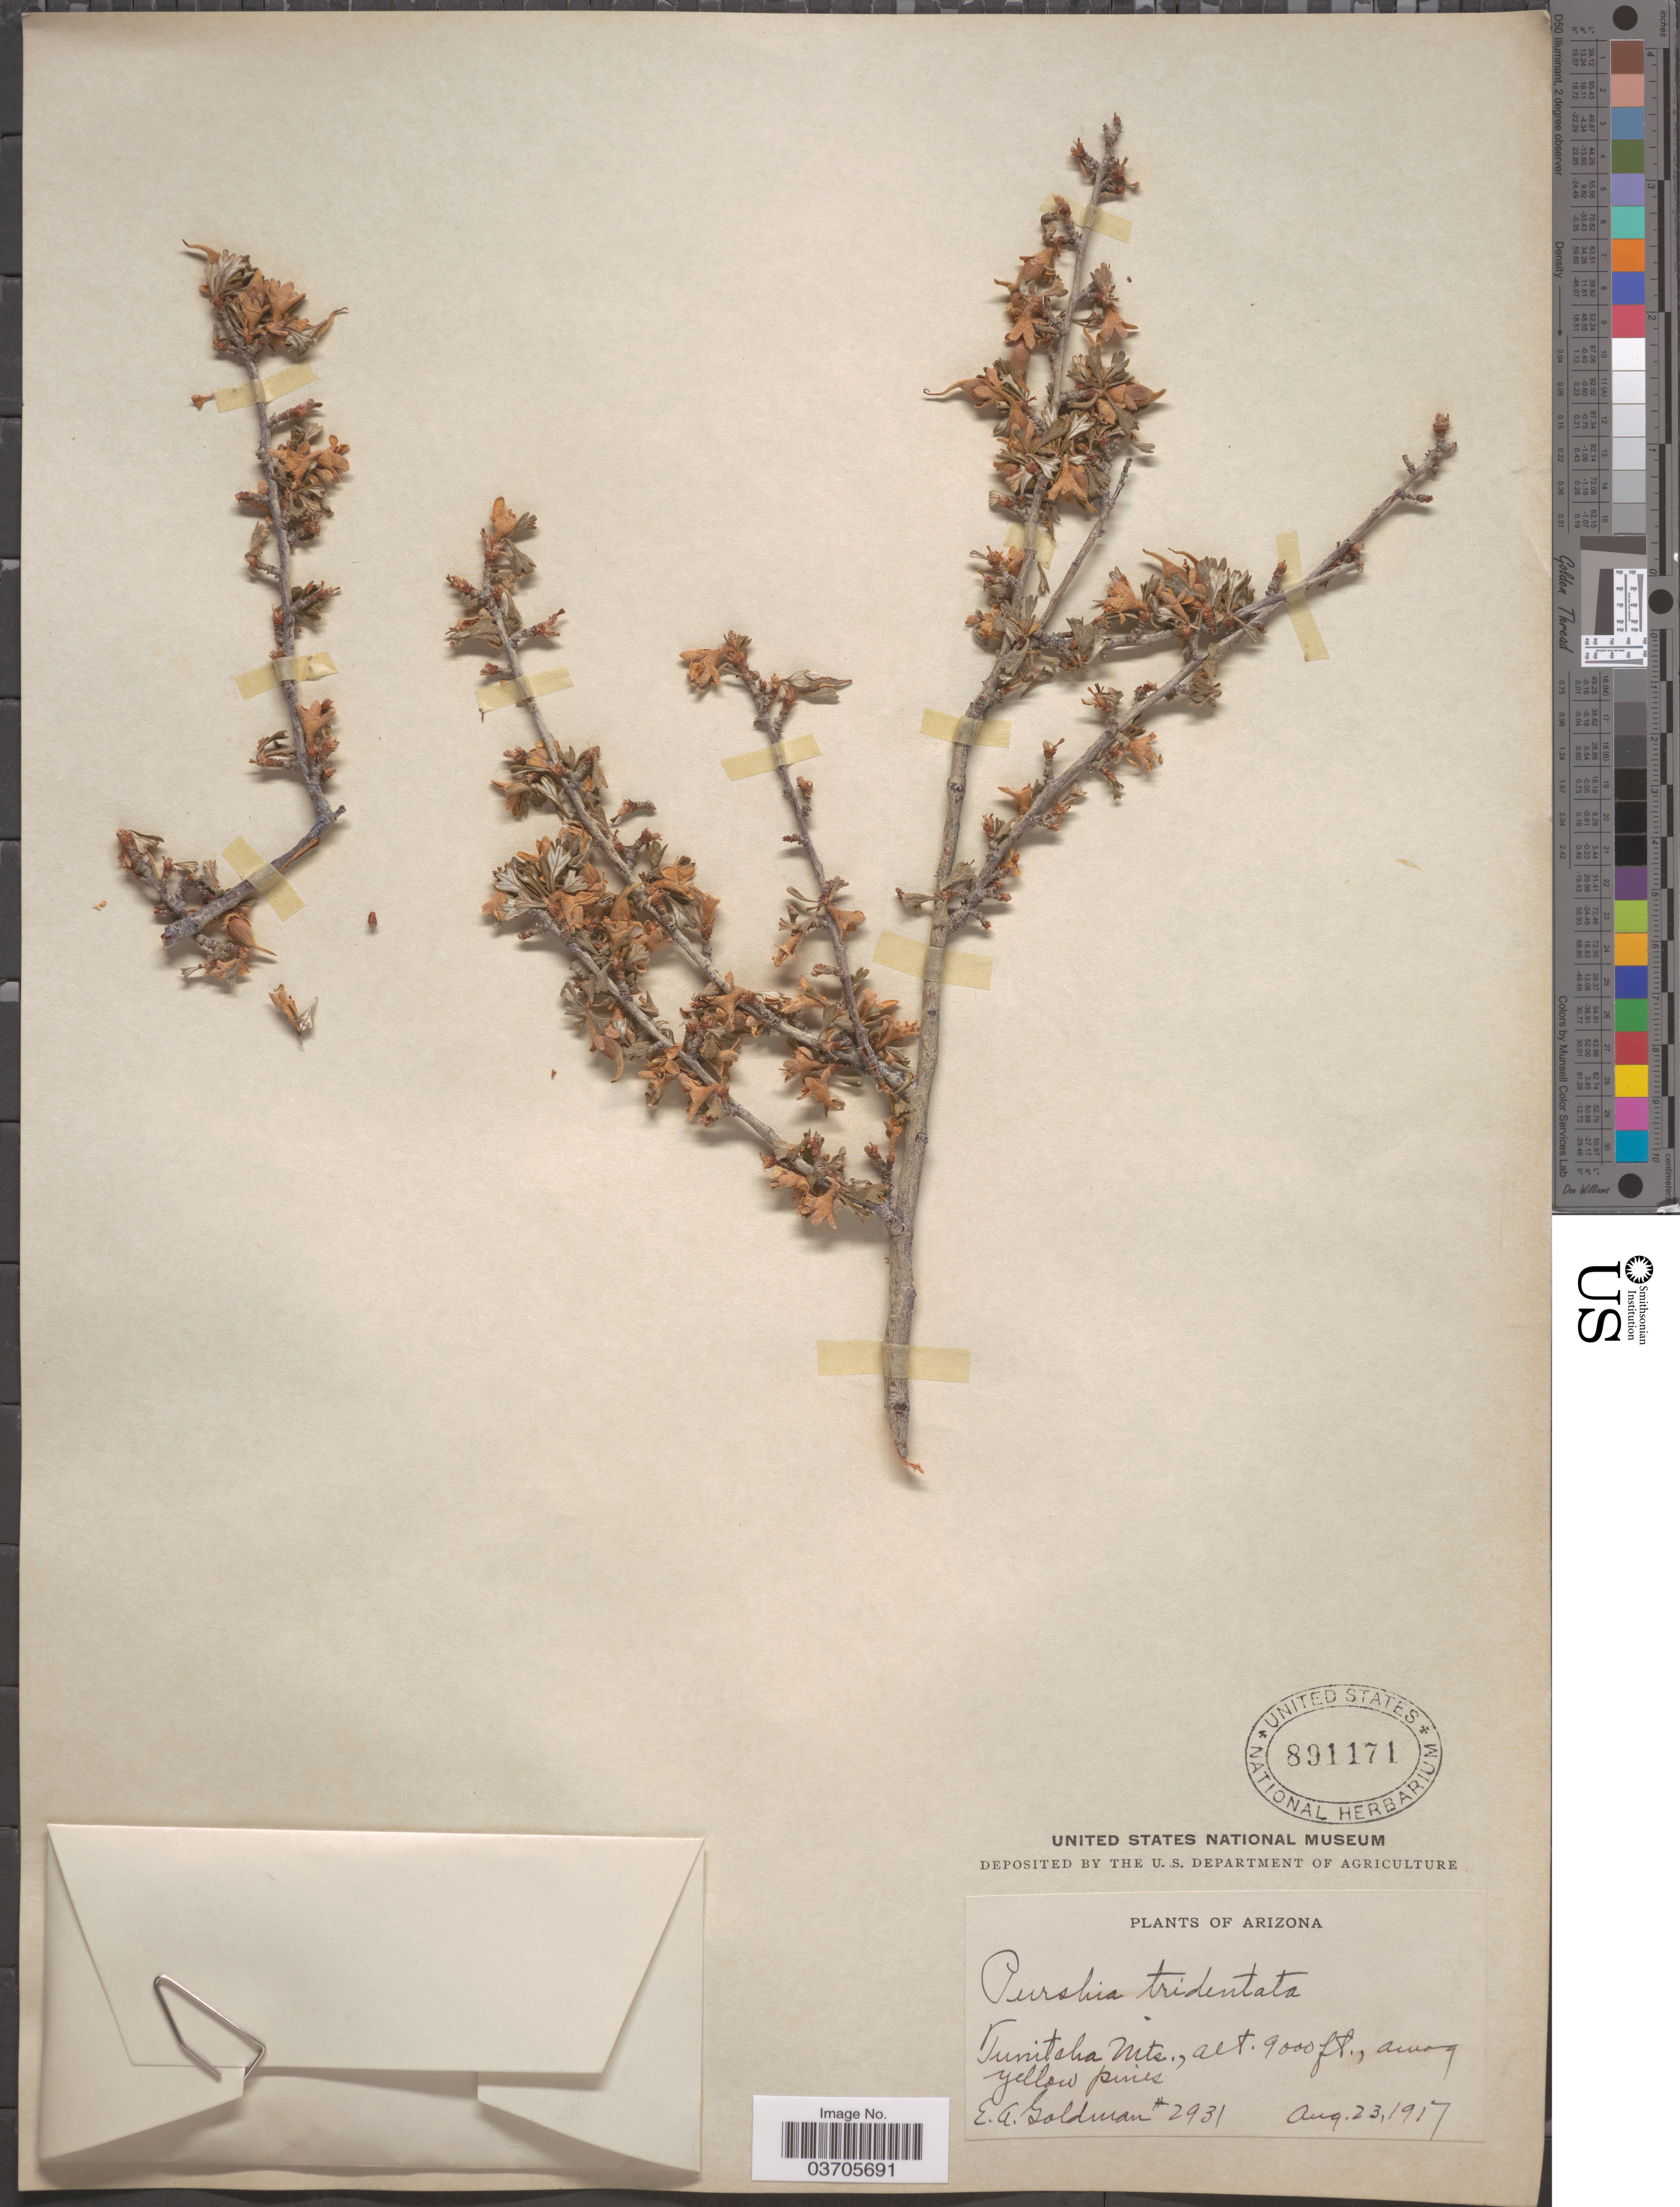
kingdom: Plantae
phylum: Tracheophyta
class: Magnoliopsida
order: Rosales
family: Rosaceae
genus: Purshia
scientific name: Purshia tridentata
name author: (Pursh) DC.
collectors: E. A. Goldman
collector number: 2931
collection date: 1917-08-23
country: United States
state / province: Arizona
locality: Tunitcha Mts.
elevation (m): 2743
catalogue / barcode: US 891171